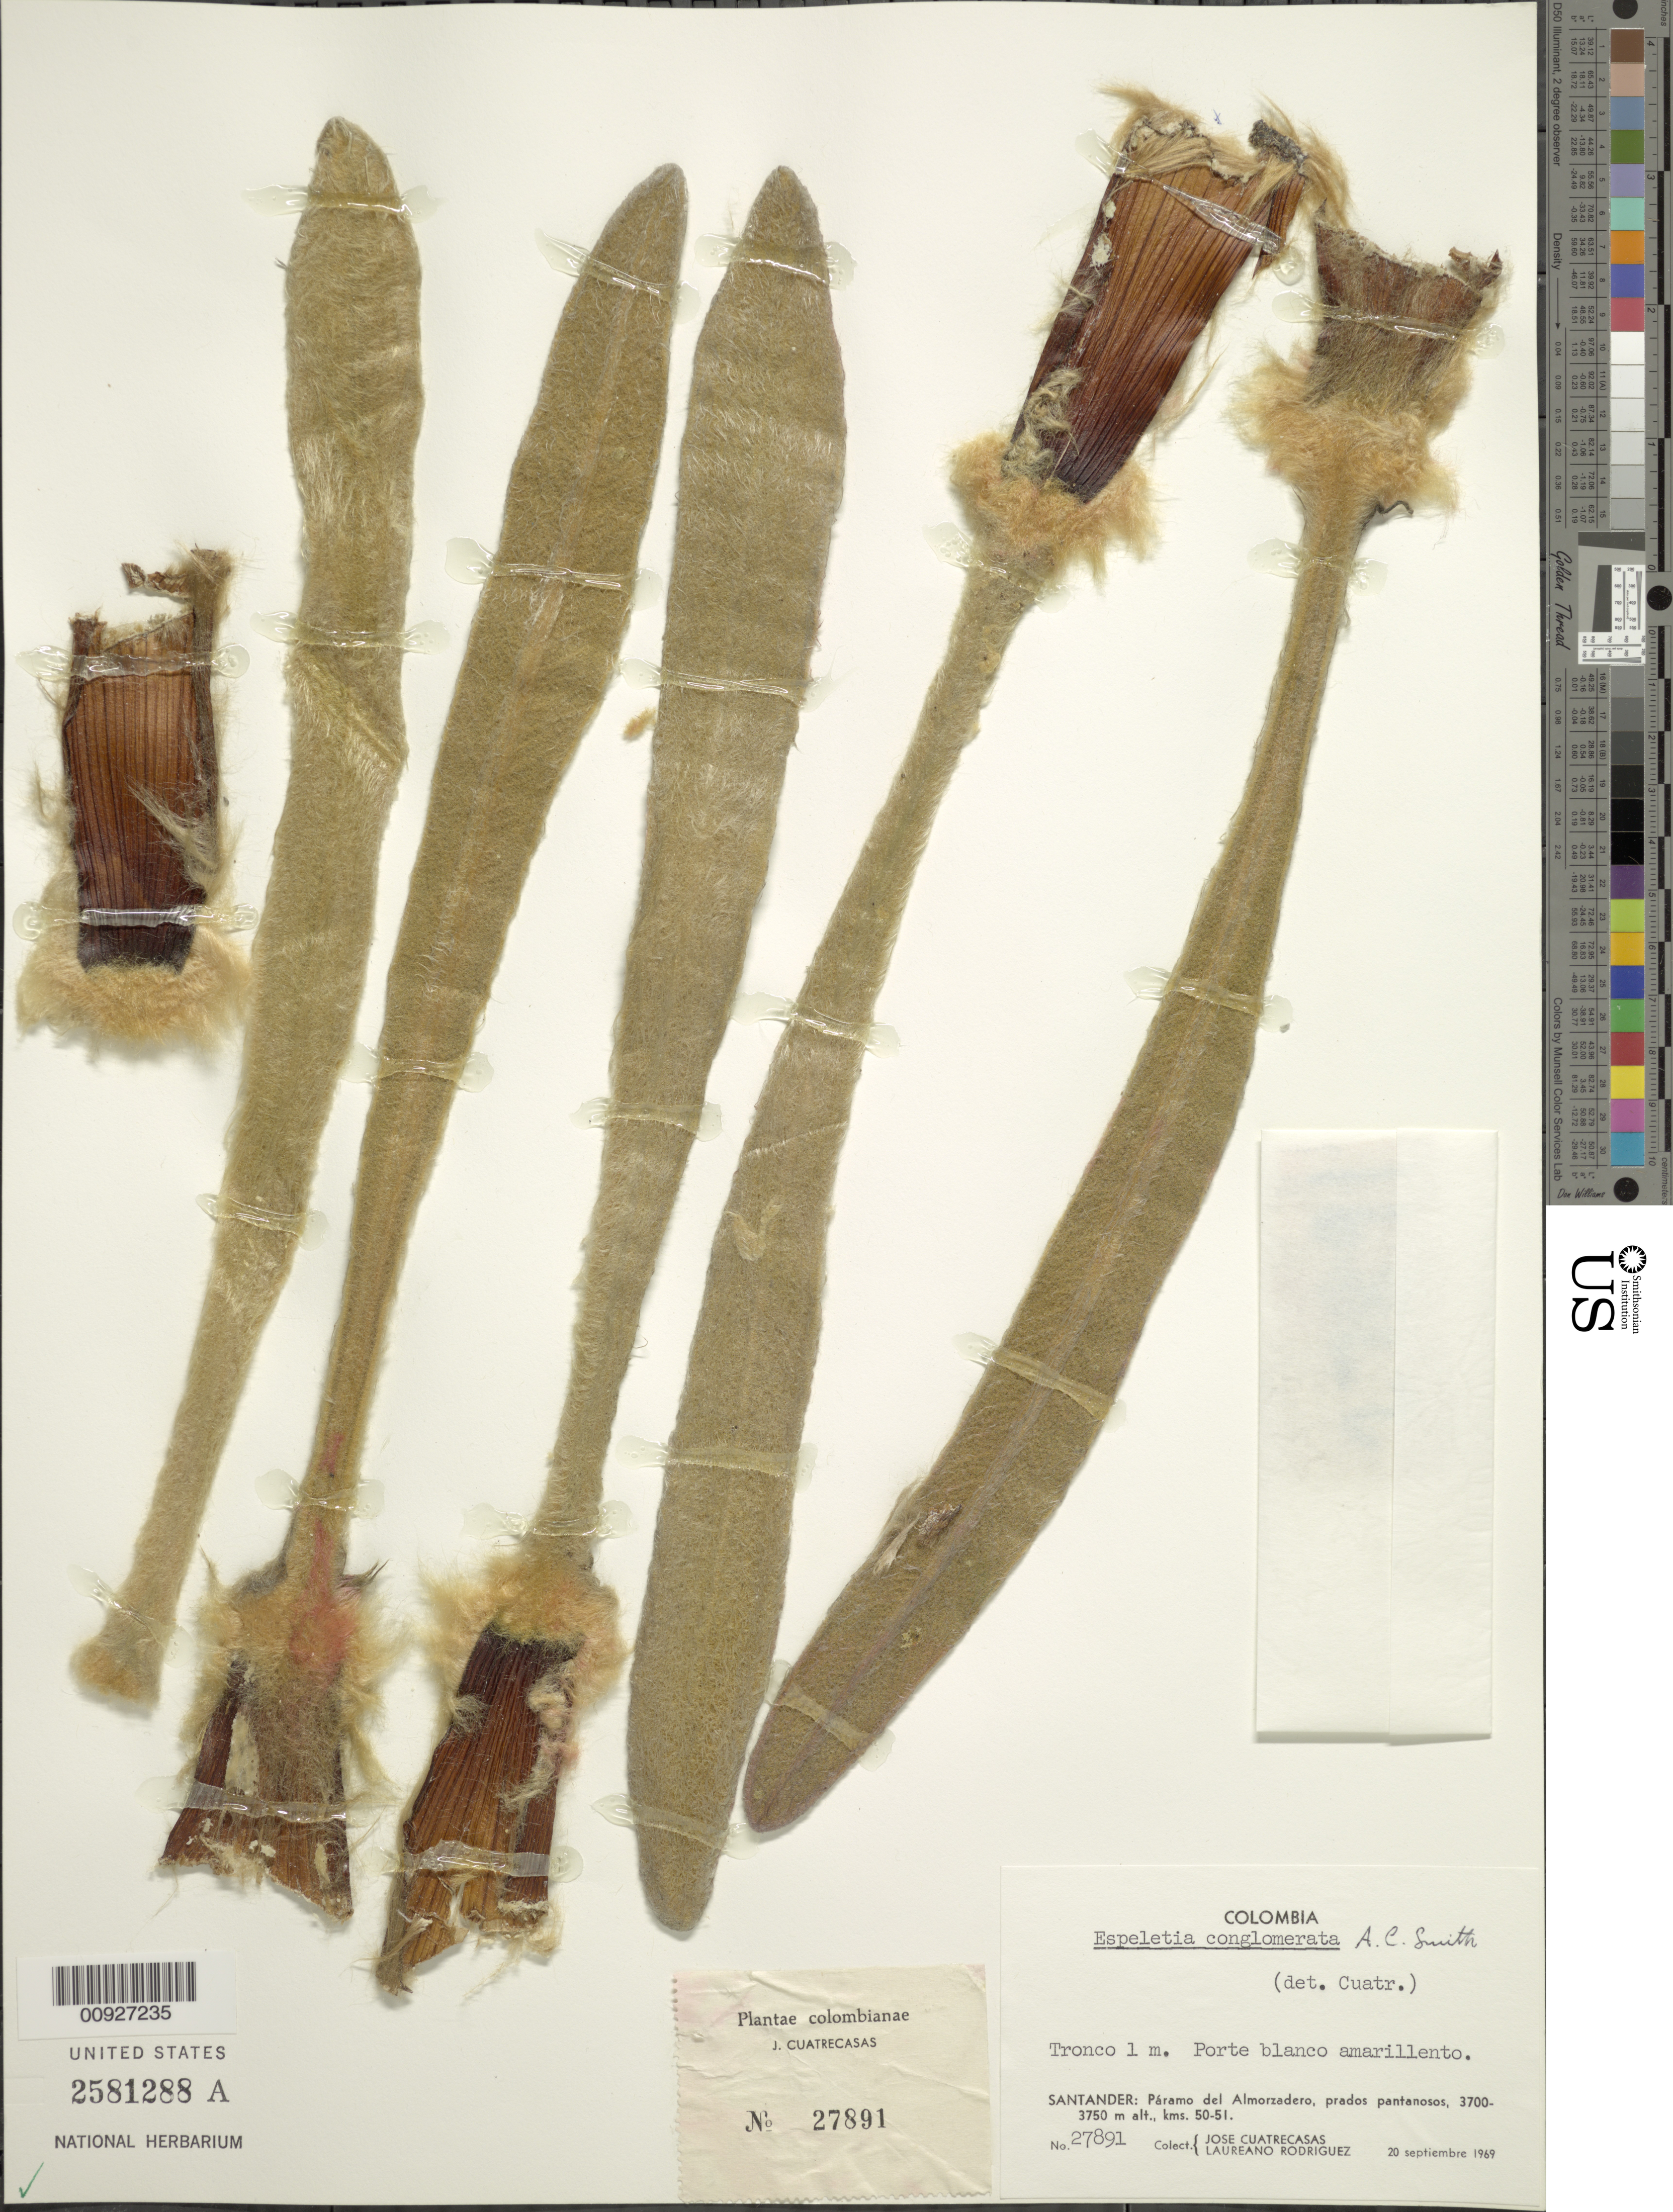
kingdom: Plantae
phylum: Tracheophyta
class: Magnoliopsida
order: Asterales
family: Asteraceae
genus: Espeletia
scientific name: Espeletia conglomerata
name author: A.C. Sm.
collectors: J. Cuatrecasas & L. Rodriguez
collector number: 27891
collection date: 1969-09-20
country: Colombia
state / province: Santander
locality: P. del Almorzadero. Páramo de Almorzadero, km 50-51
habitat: Prados pantanosos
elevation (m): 3700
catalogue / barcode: US 2581288A